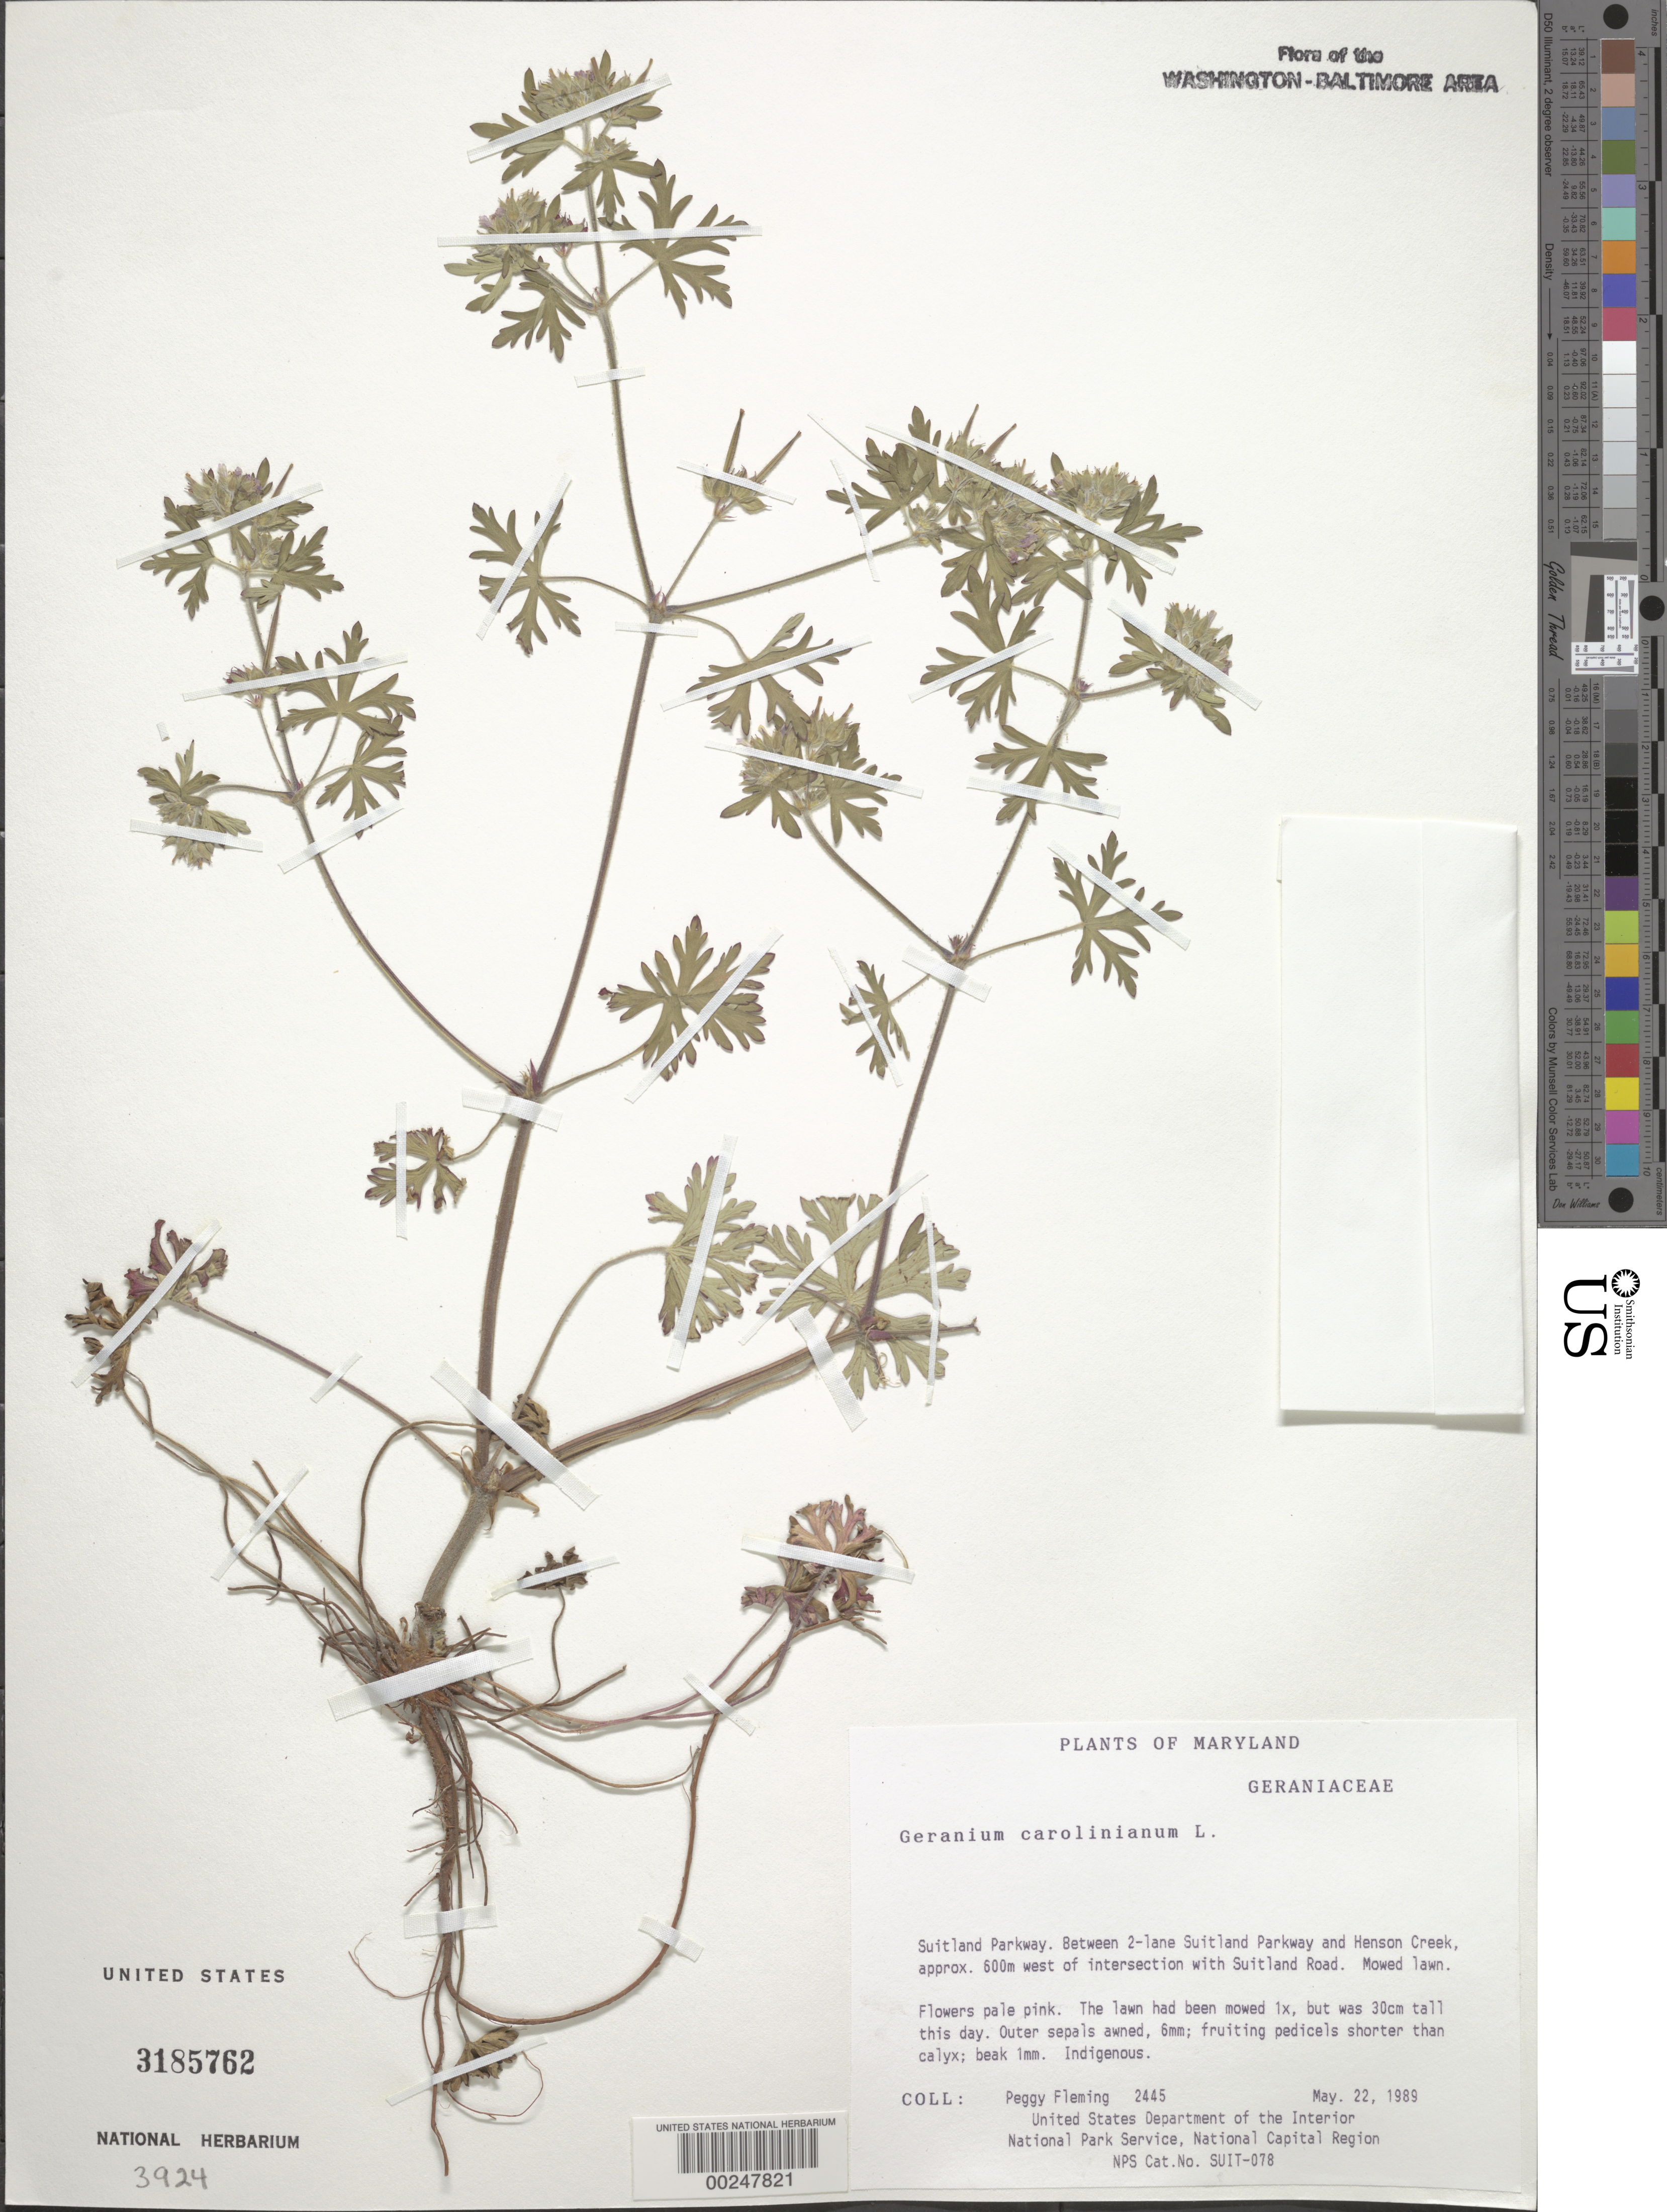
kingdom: Plantae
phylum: Tracheophyta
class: Magnoliopsida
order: Geraniales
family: Geraniaceae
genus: Geranium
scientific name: Geranium carolinianum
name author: L.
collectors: P. Fleming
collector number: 2445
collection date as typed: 22 May 1989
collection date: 1989-05-22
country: United States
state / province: Maryland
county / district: Prince George's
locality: Suitland Parkway, between Suitland Parkway and Henson Creek, W of Suitland Rd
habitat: Mowed lawn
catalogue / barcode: US 3185762